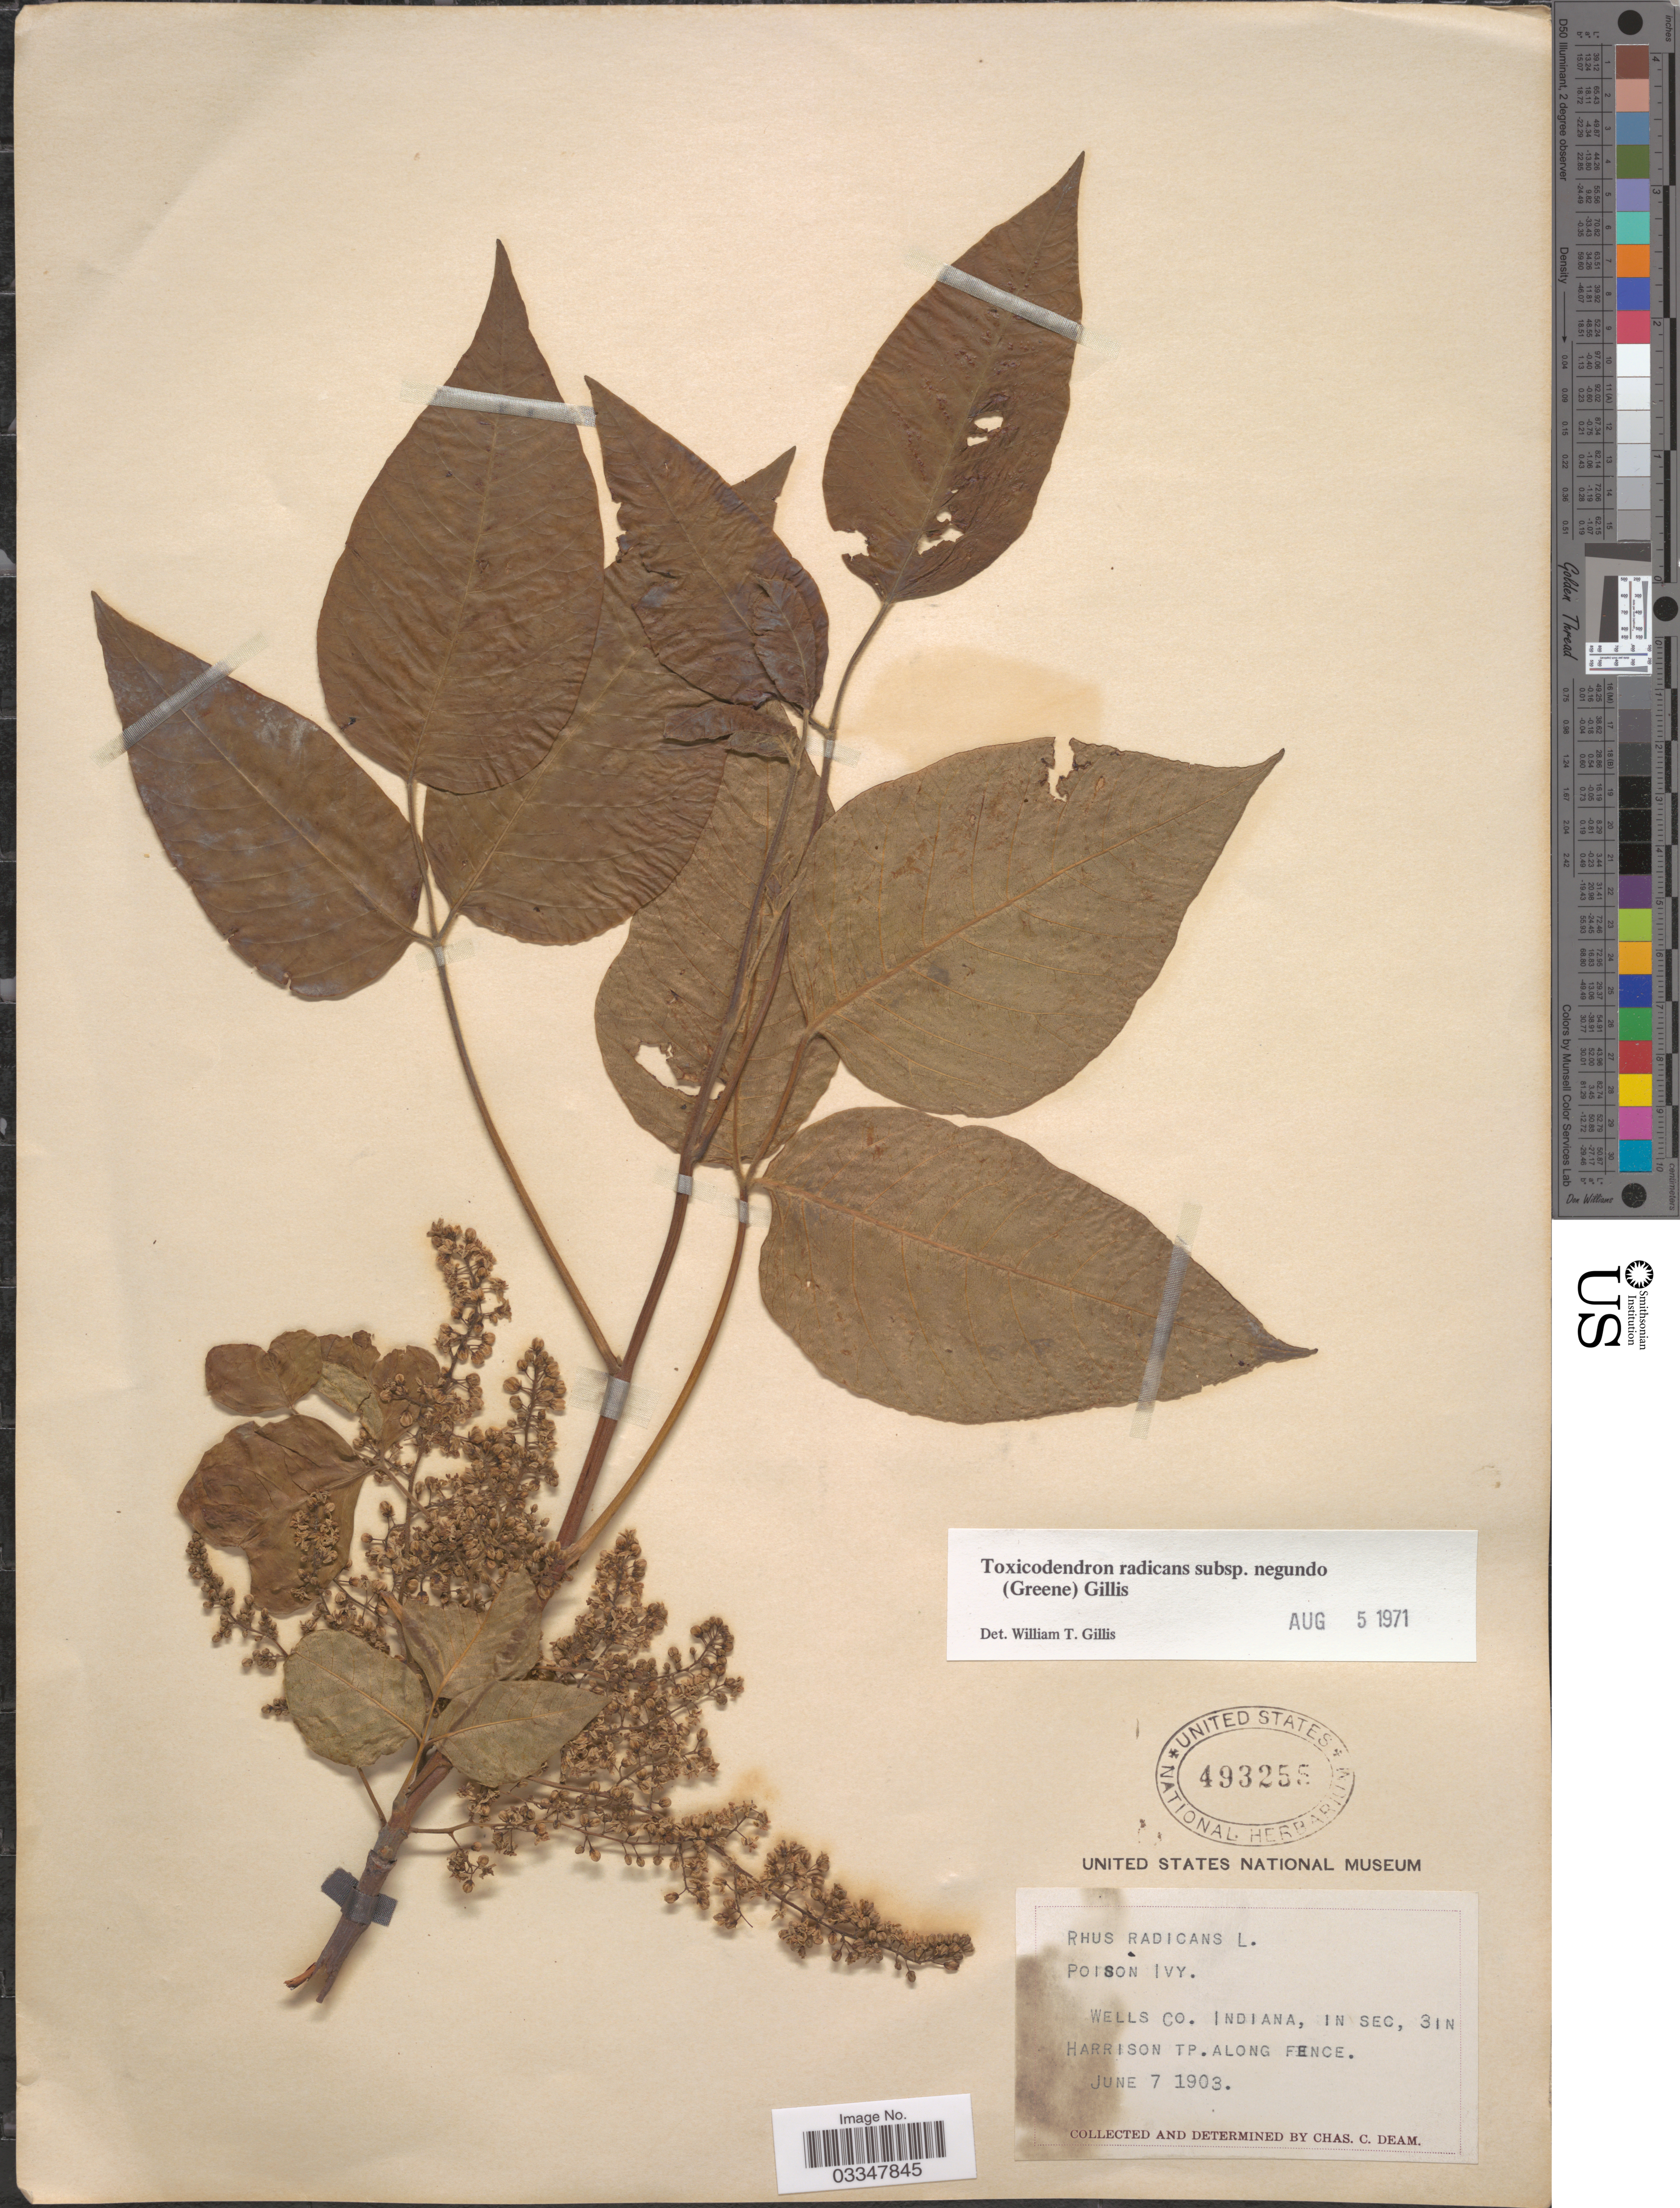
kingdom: Plantae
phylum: Tracheophyta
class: Magnoliopsida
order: Sapindales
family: Anacardiaceae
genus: Toxicodendron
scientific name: Toxicodendron radicans subsp. negundo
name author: (Greene) Gillis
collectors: C. C. Deam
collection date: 1903-06-07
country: United States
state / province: Indiana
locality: Wells Co. Harrison Tp. along fence.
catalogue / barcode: US 493255